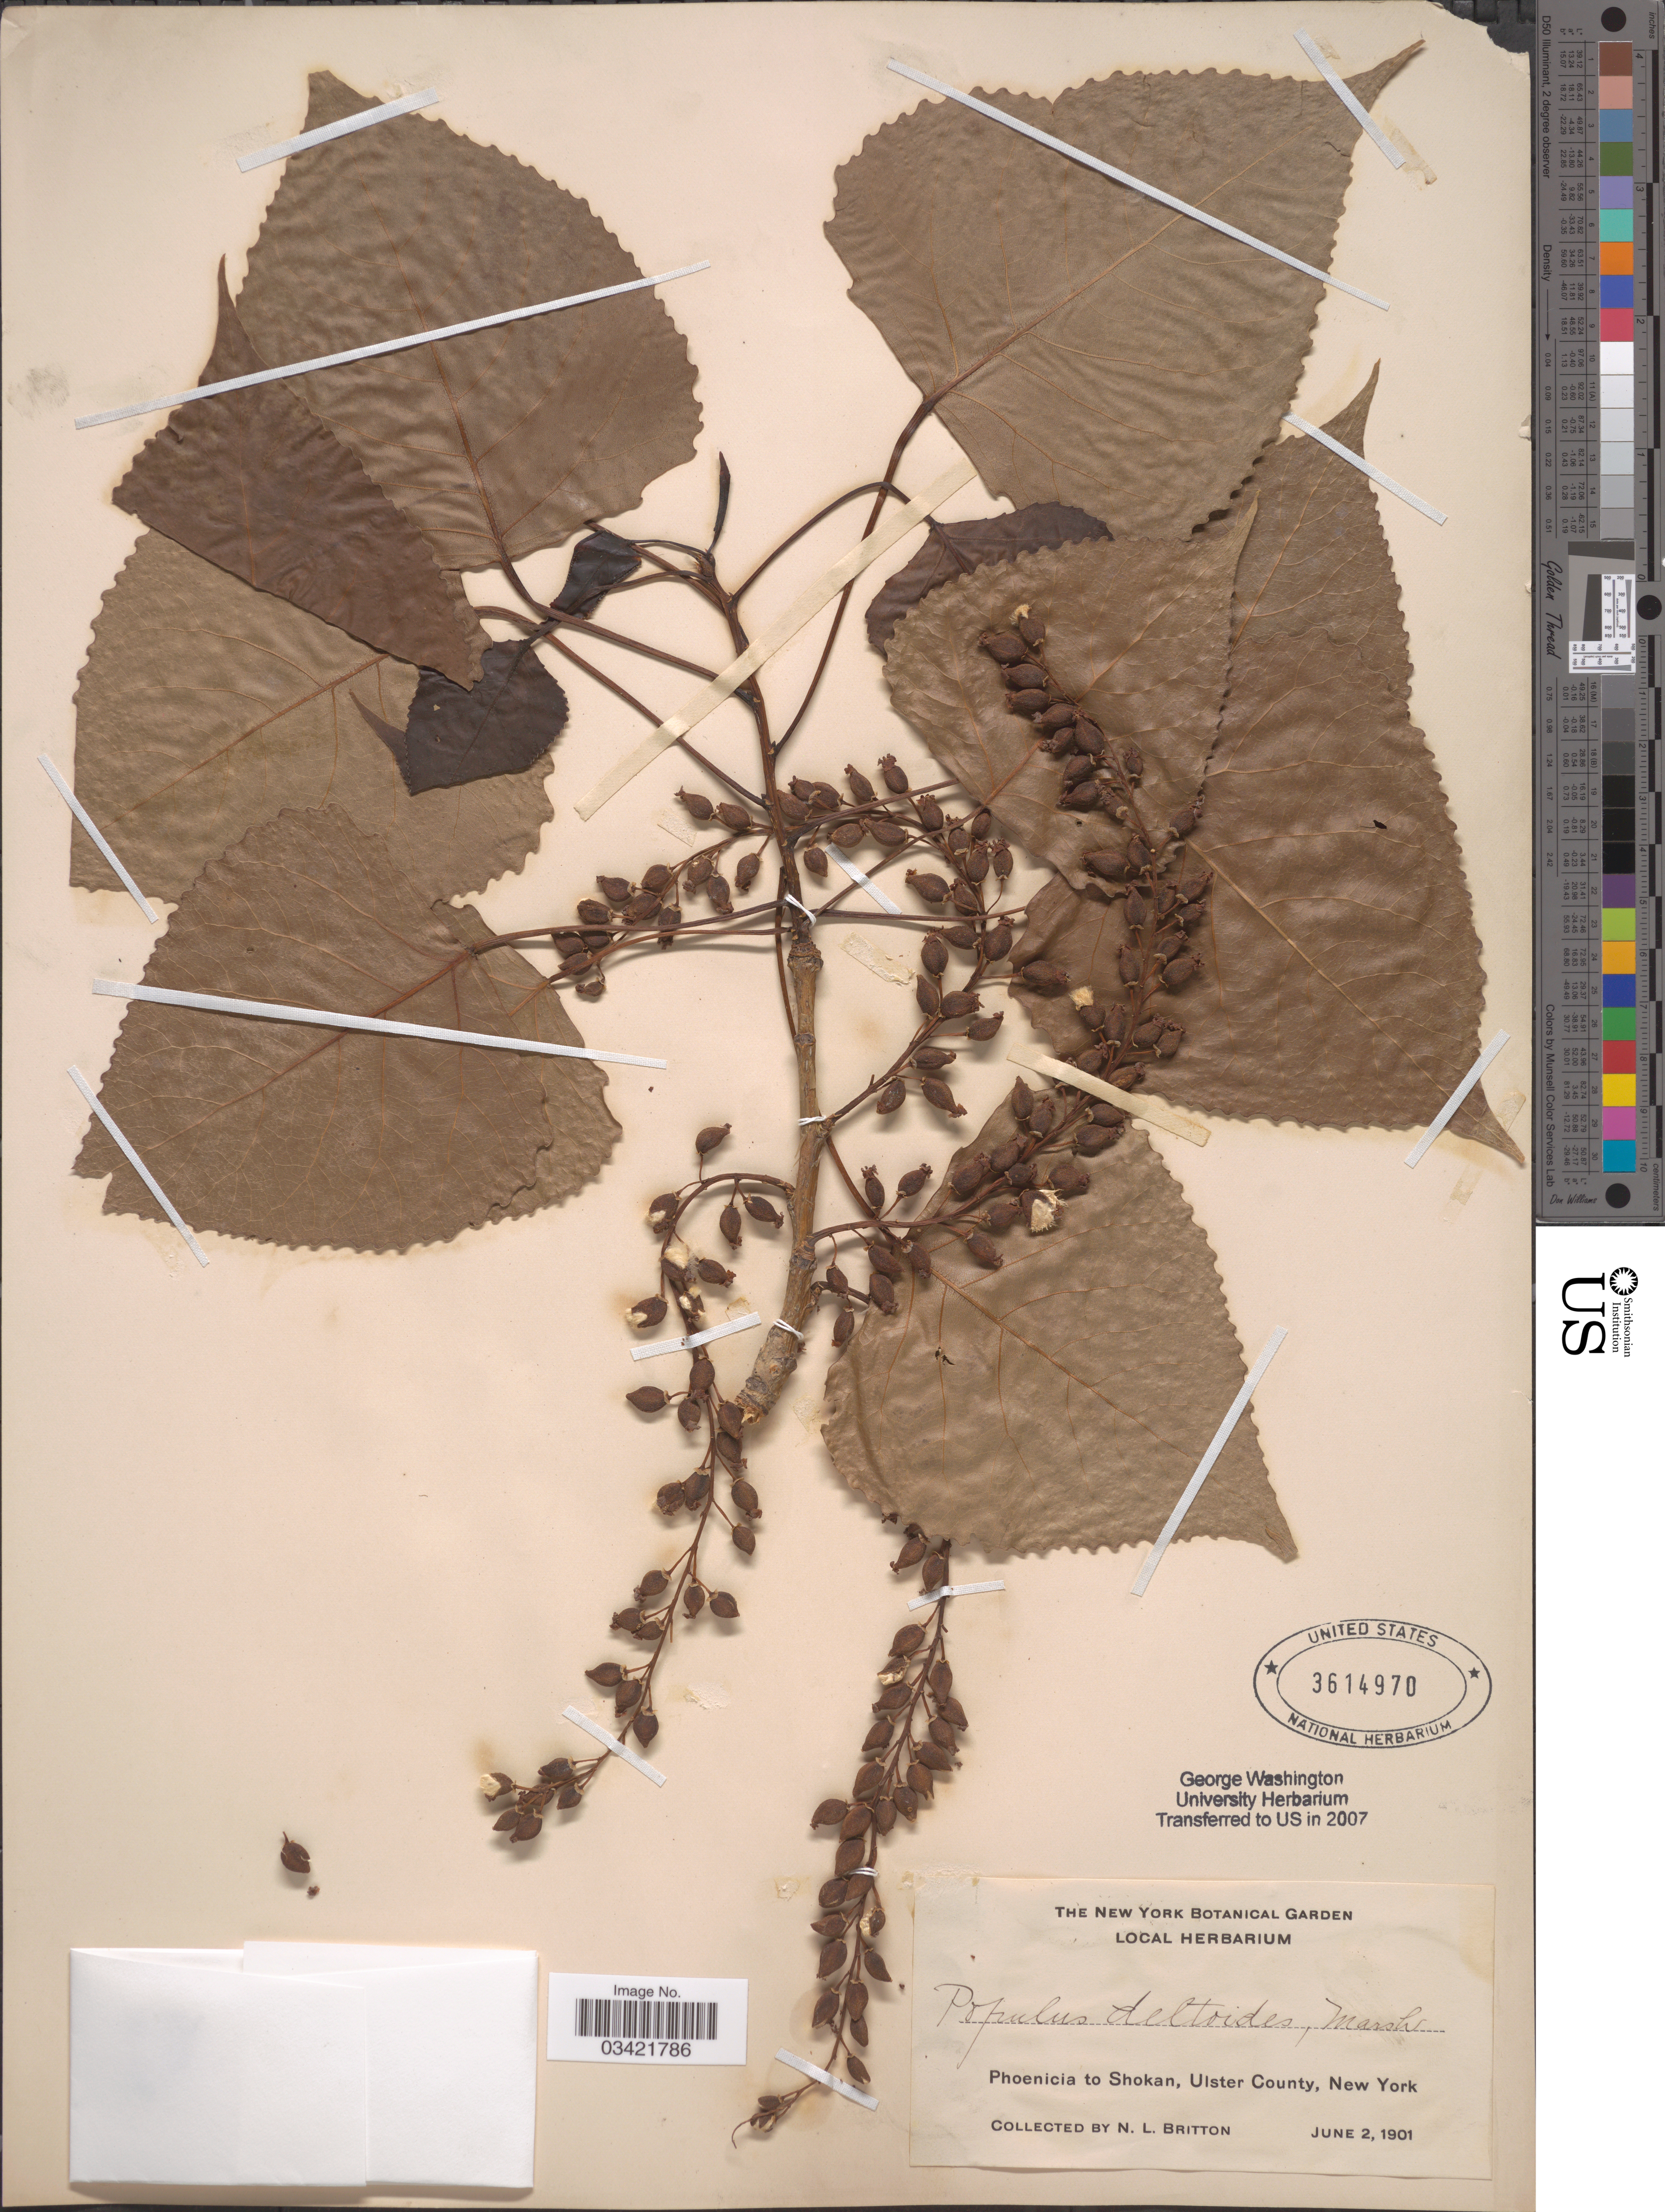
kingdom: Plantae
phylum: Tracheophyta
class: Magnoliopsida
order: Malpighiales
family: Salicaceae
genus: Populus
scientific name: Populus deltoides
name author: W. Bartram ex Marshall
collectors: N. Britton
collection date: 1901-06-02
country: United States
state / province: New York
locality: Phoenicia to Shokan, Ulster County.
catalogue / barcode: US 3614970